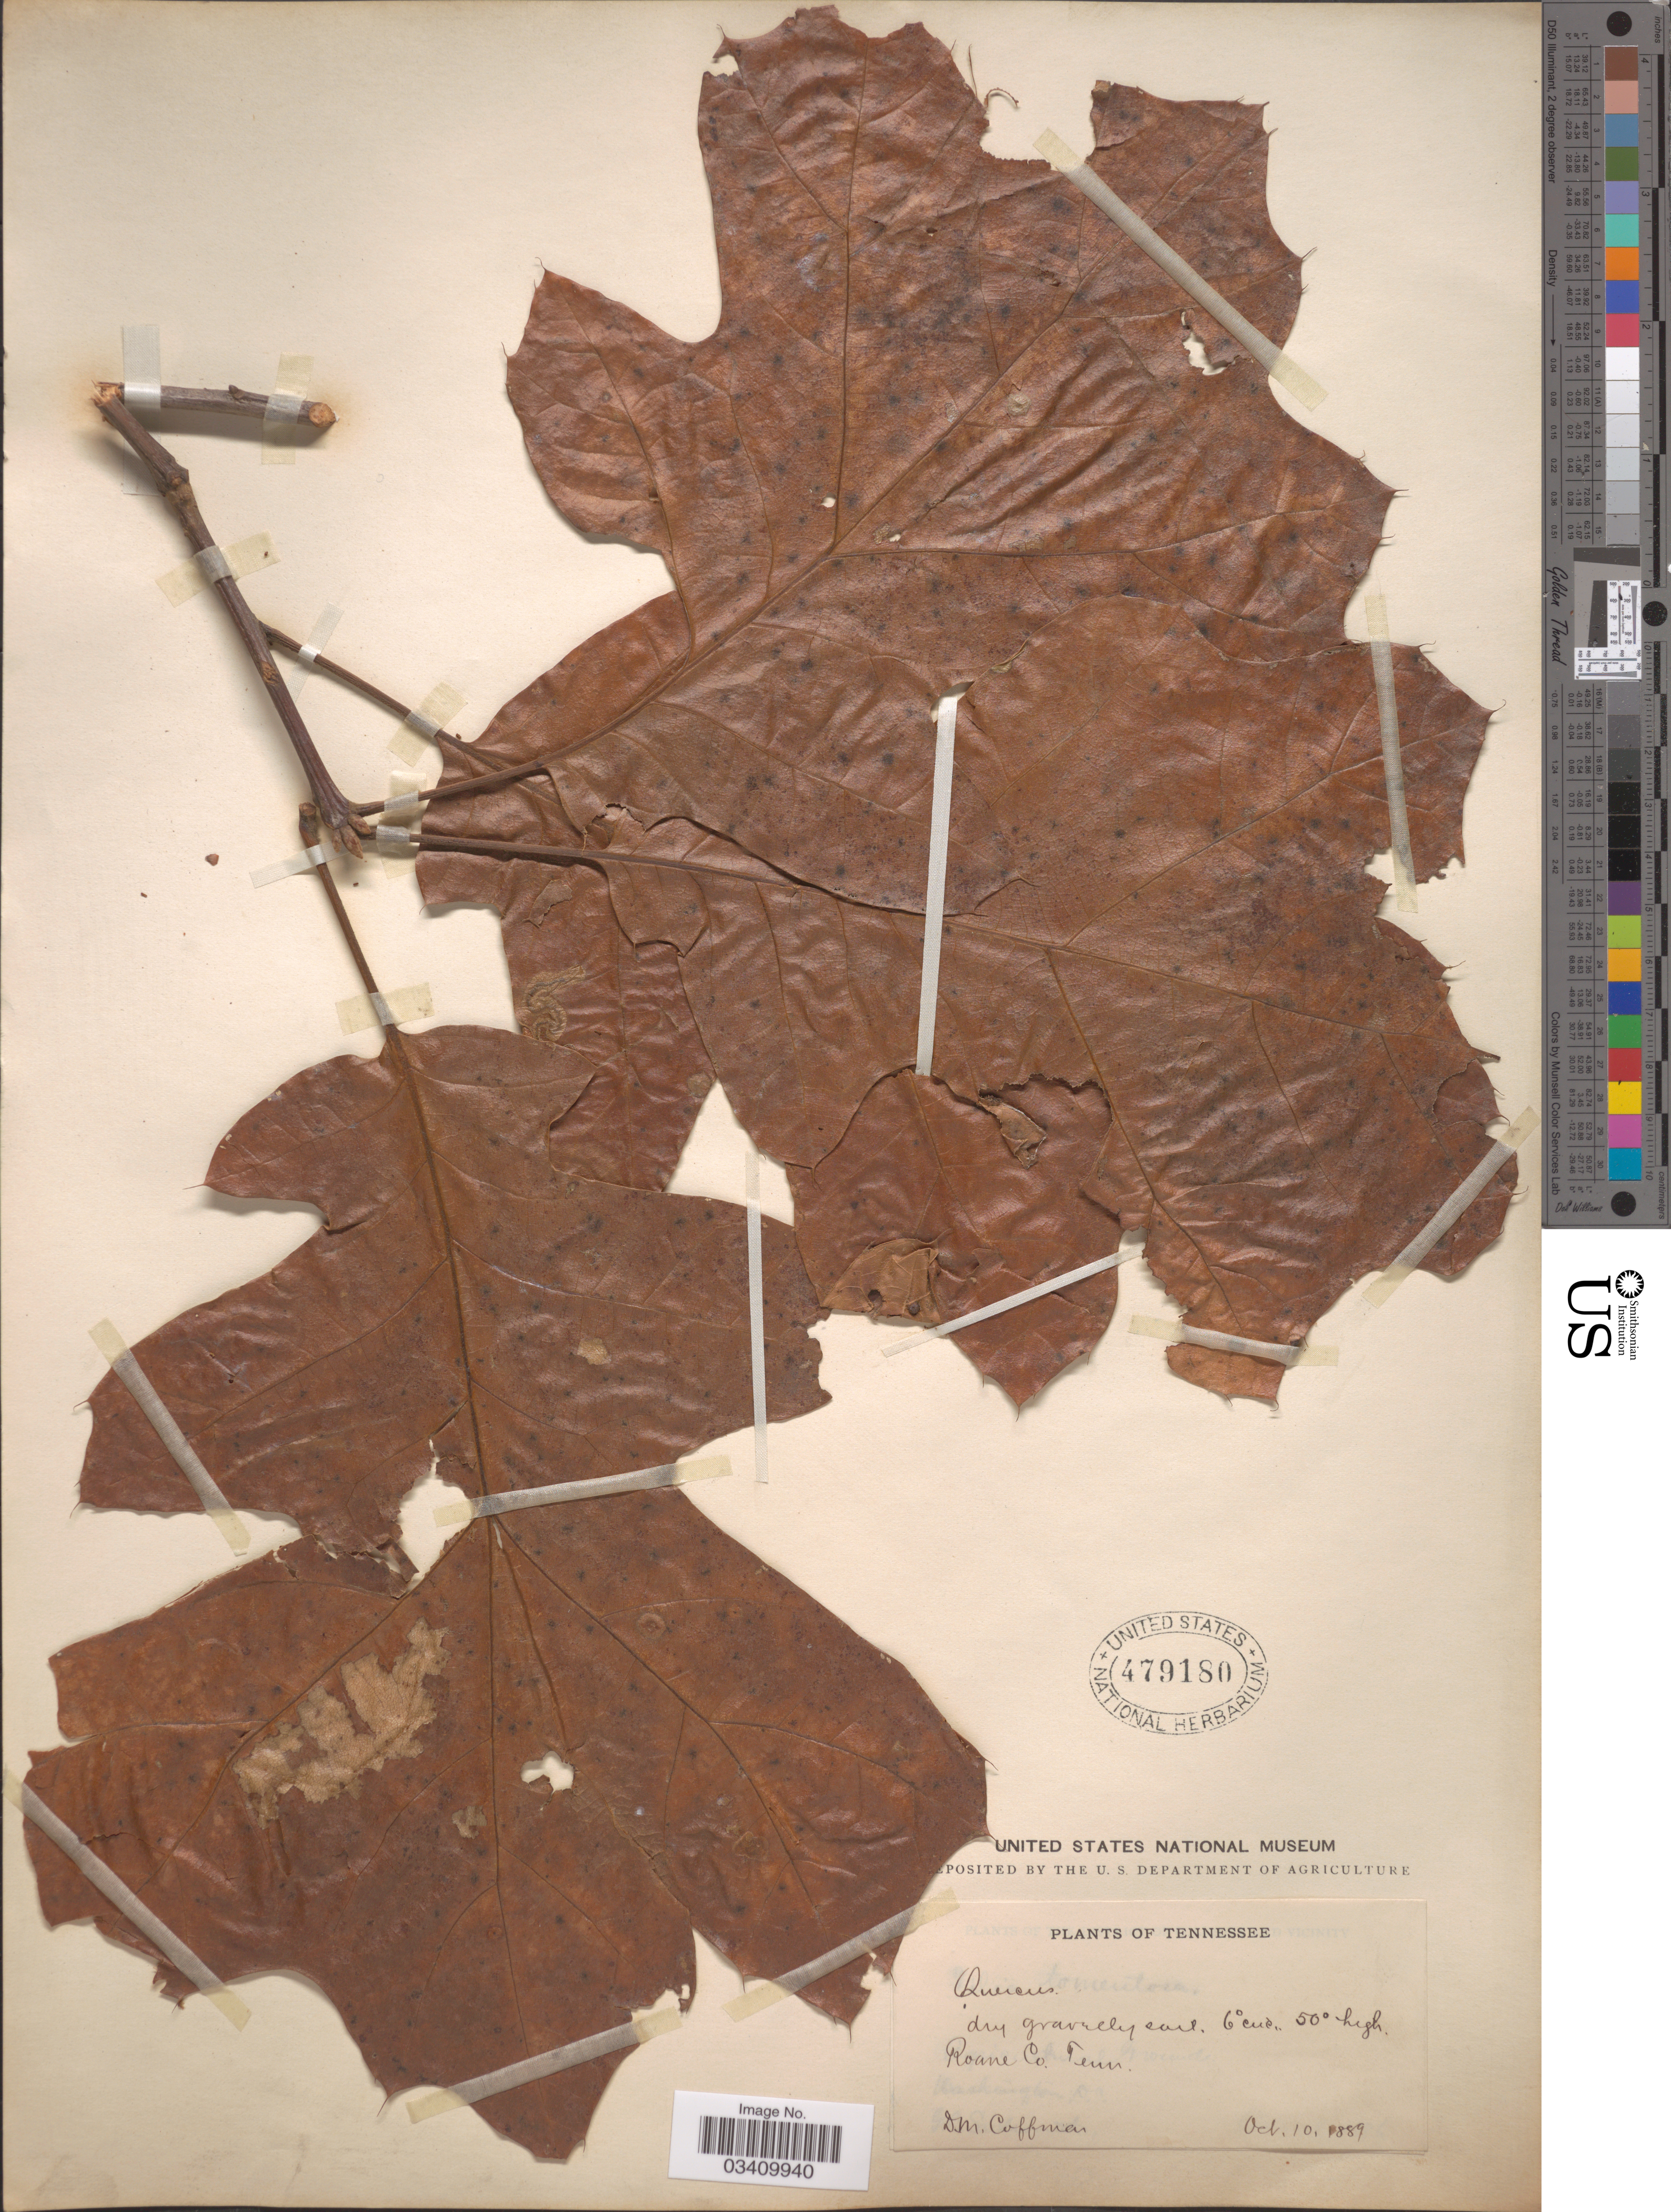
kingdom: Plantae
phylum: Tracheophyta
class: Magnoliopsida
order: Fagales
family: Fagaceae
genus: Quercus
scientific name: Quercus sp.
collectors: D. M. Coffman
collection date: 1889-10-10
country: United States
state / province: Tennessee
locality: Roane Co.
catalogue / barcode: US 479180